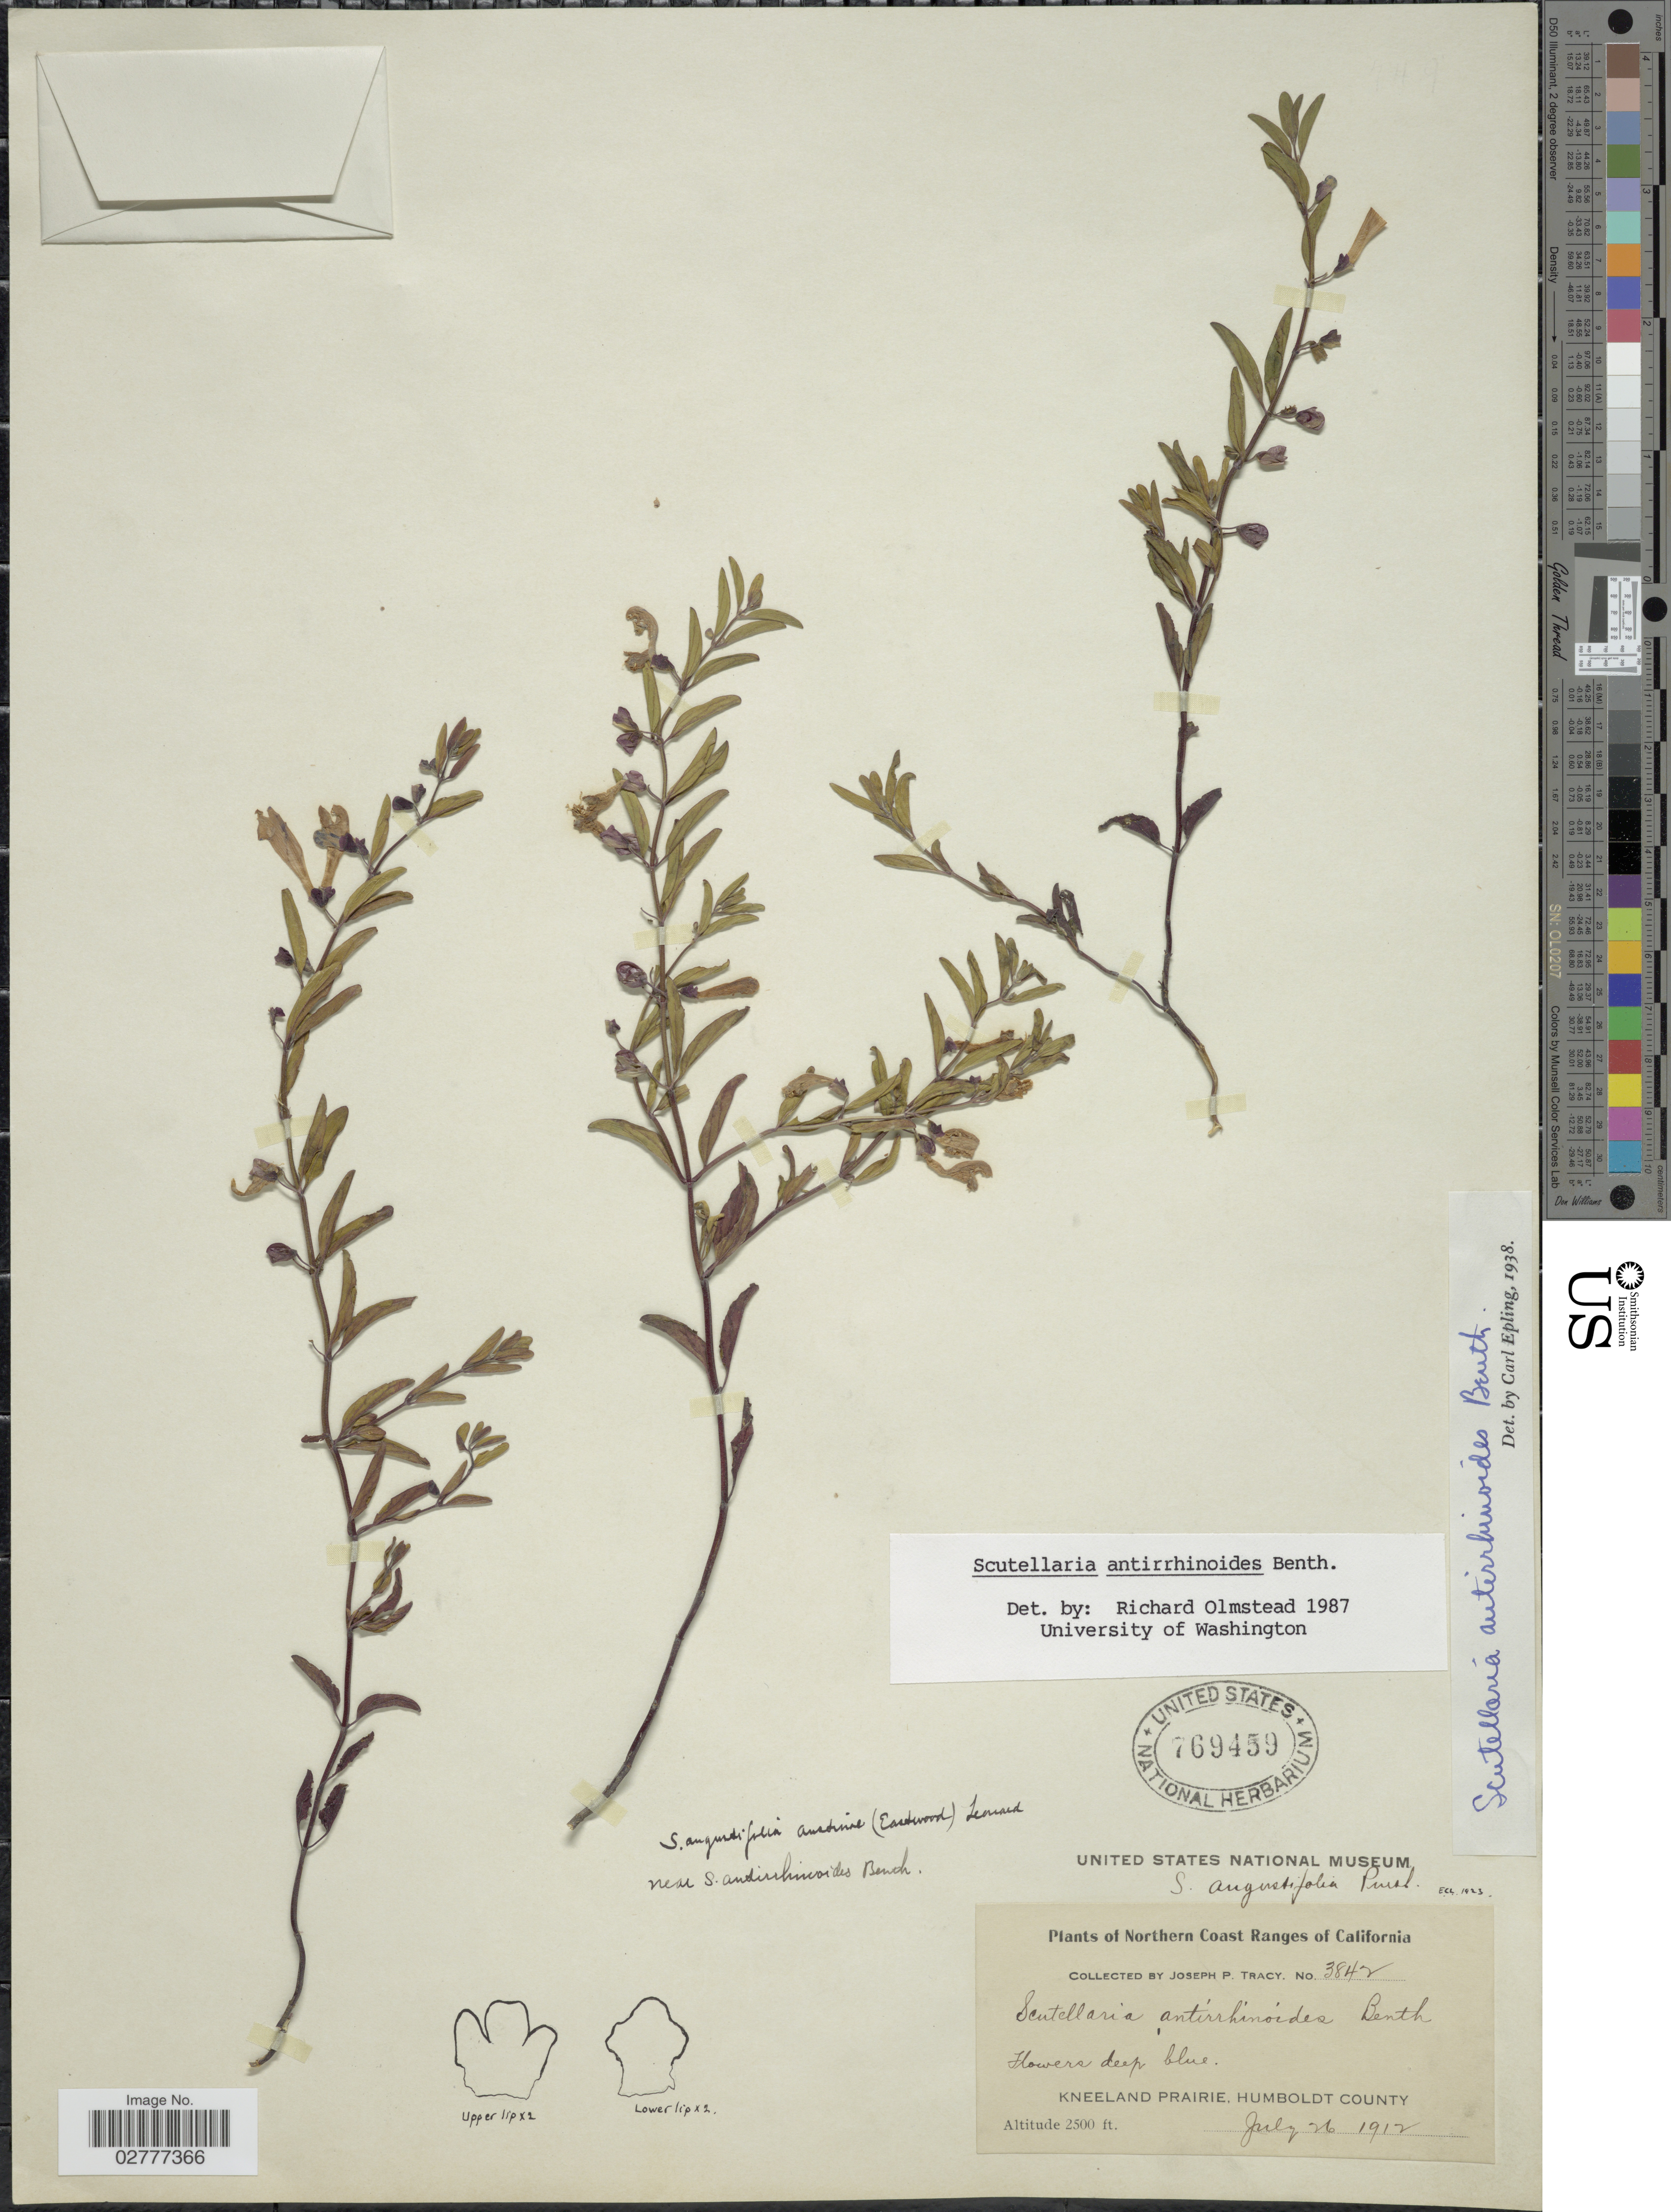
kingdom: Plantae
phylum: Tracheophyta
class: Magnoliopsida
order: Lamiales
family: Lamiaceae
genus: Scutellaria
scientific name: Scutellaria antirrhinoides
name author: Benth.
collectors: J. Tracy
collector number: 3842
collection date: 1912-07-26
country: United States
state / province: California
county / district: Humboldt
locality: Northern Coast Ranges of California. Kneeland Prairie, Humboldt County.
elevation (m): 762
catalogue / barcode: US 769459